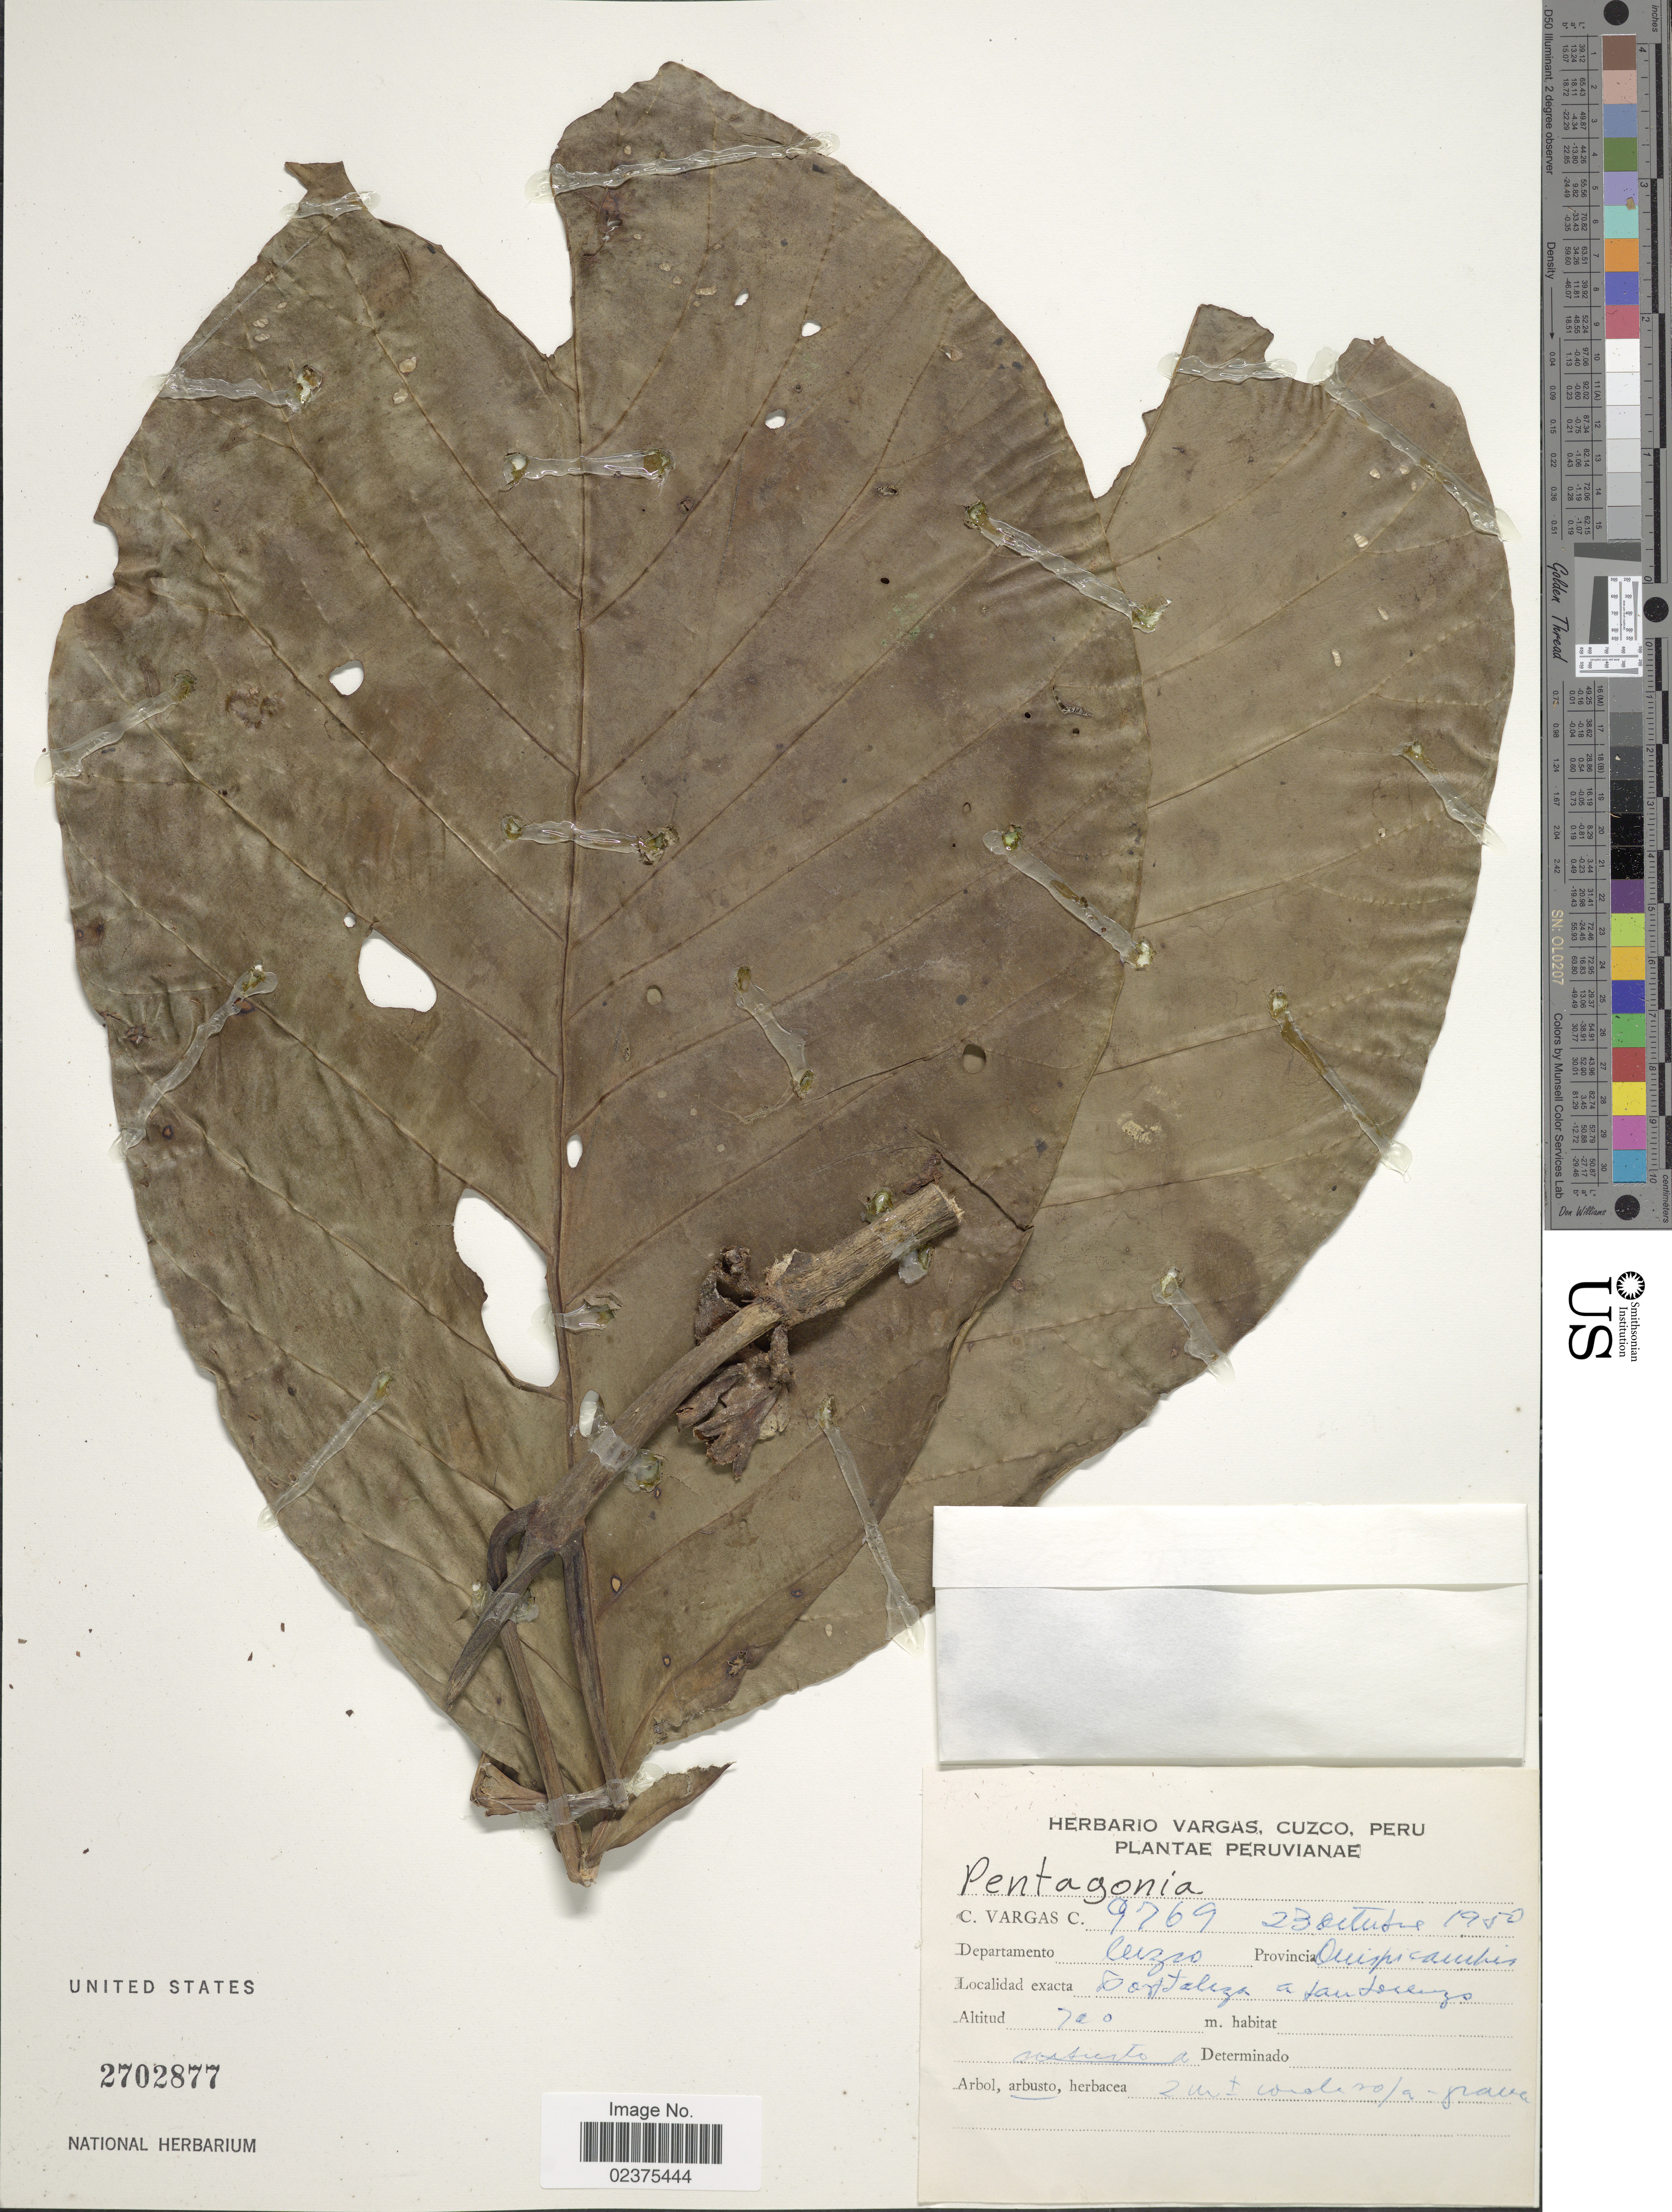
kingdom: Plantae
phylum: Tracheophyta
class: Magnoliopsida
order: Gentianales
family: Rubiaceae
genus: Pentagonia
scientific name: Pentagonia sp.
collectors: C. Vargas Calderón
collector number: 9769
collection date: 1950-10-23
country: Peru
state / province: Cusco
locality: Departamento Cuzco, Provincia Quispicanchis, Fortaleza a San Lorenzo.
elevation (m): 700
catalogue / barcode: US 2702877